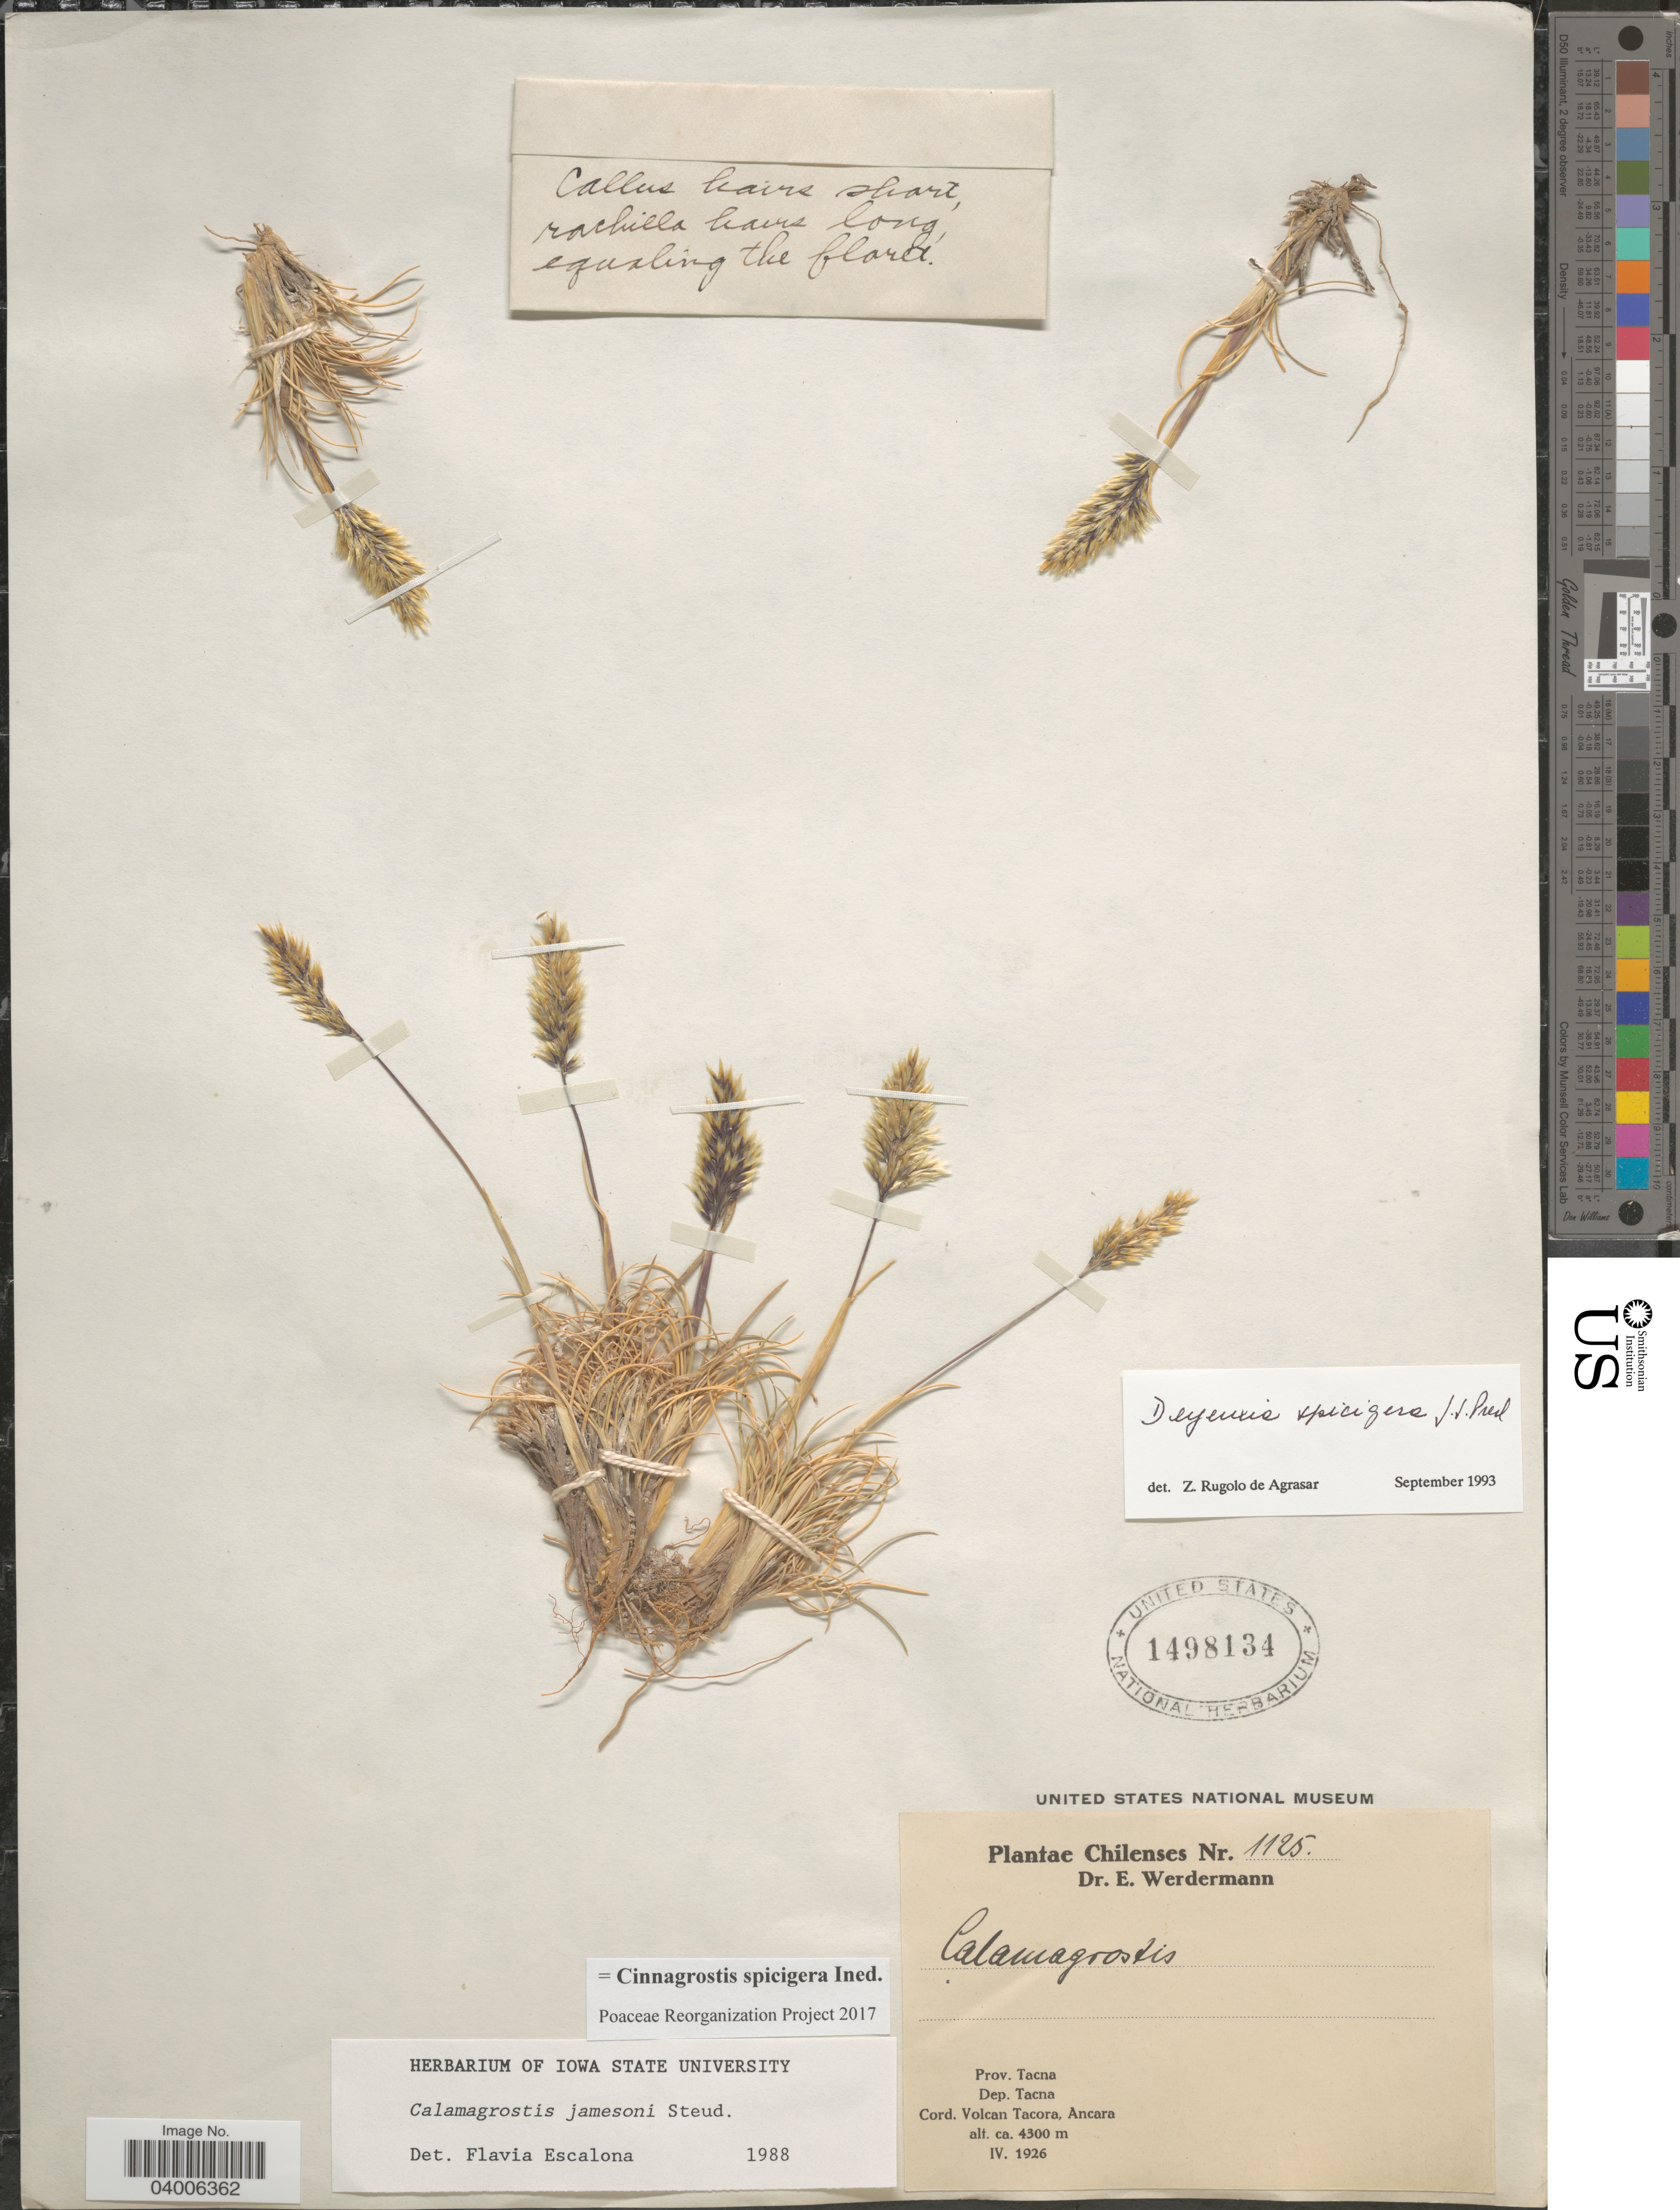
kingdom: Plantae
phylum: Tracheophyta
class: Liliopsida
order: Poales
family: Poaceae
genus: Cinnagrostis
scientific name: Cinnagrostis spicigera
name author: (J. Presl) P.M. Peterson et al.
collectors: E. Werdermann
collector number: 1125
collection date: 1926-04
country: Peru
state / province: Tacna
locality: Dep. Tacna, Cord. Volcan Tacora, Ancara.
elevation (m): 4300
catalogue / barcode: US 1498134